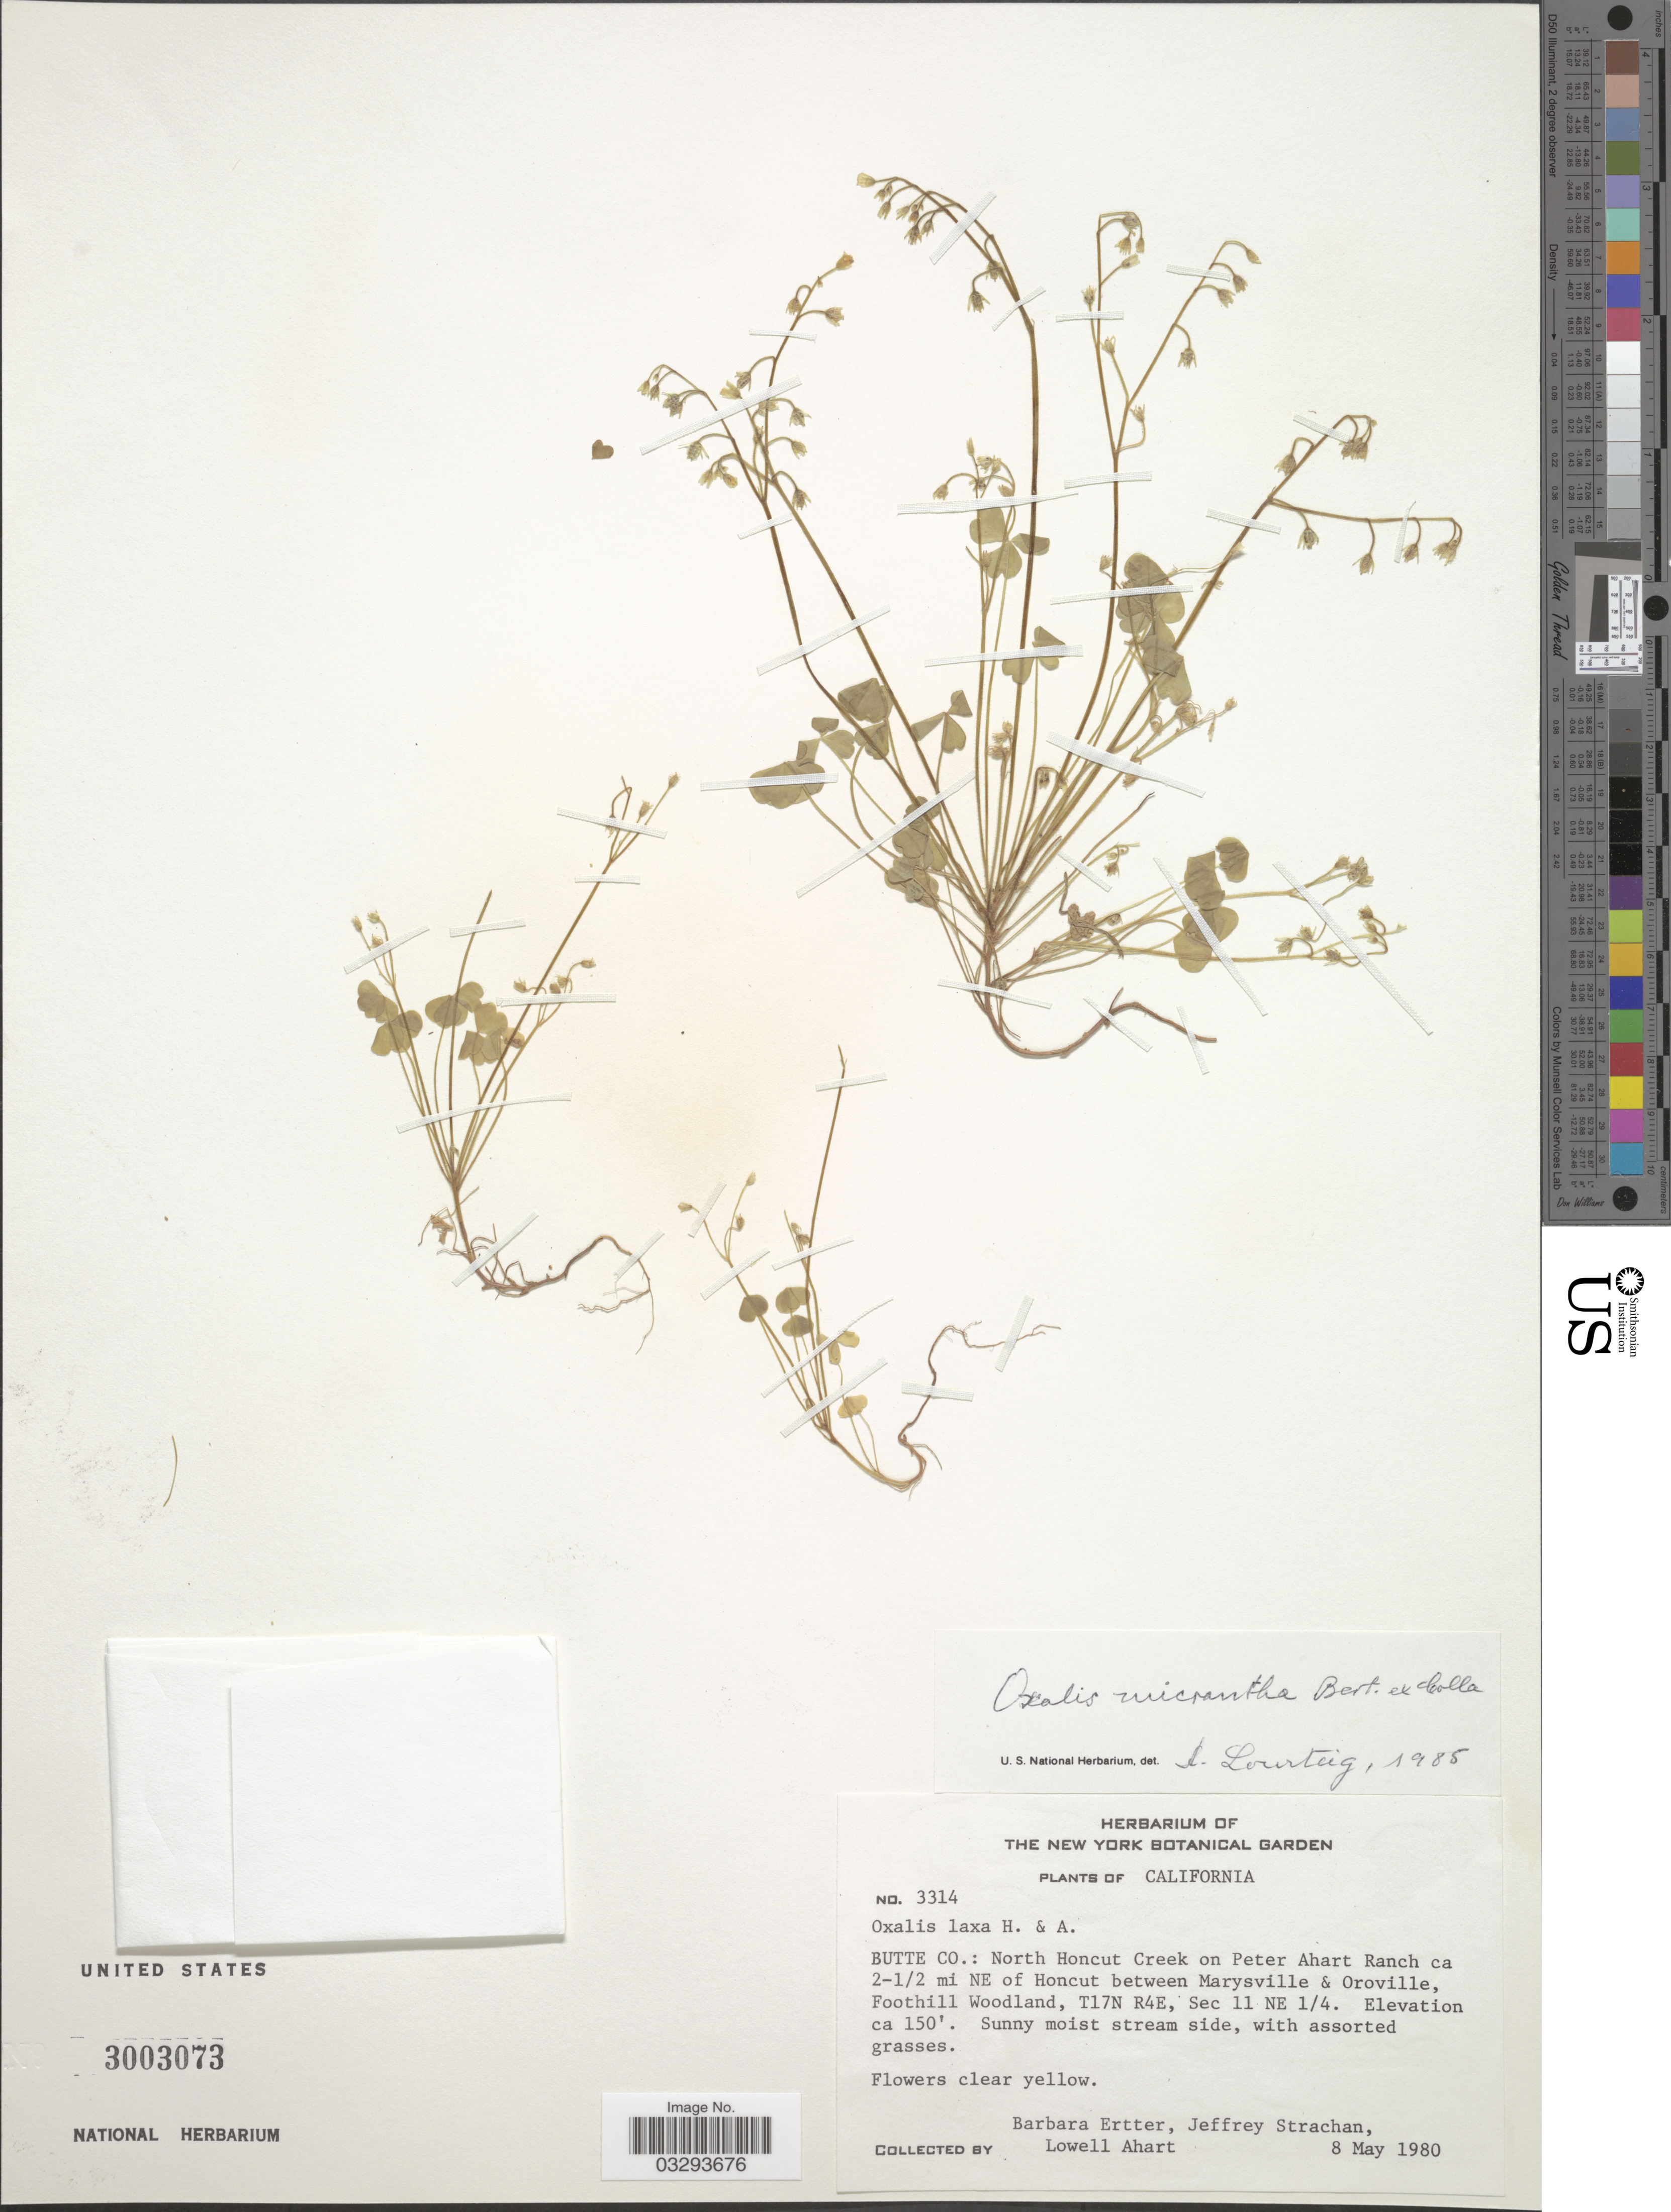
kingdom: Plantae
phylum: Tracheophyta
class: Magnoliopsida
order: Oxalidales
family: Oxalidaceae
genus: Oxalis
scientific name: Oxalis micrantha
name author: Bertero ex Savi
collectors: B. Ertter, J. Strachan & L. Ahart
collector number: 3314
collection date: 1980-05-08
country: United States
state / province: California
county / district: Butte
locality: Butte Co.: North Honcut Creek on Peter Ahart Ranch ca 2-1/2 mi NE of Honcut between Marysville & Oroville, Foothill Woodland, T17N R4E, Sec 11 NE 1/4.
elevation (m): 46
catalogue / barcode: US 3003073